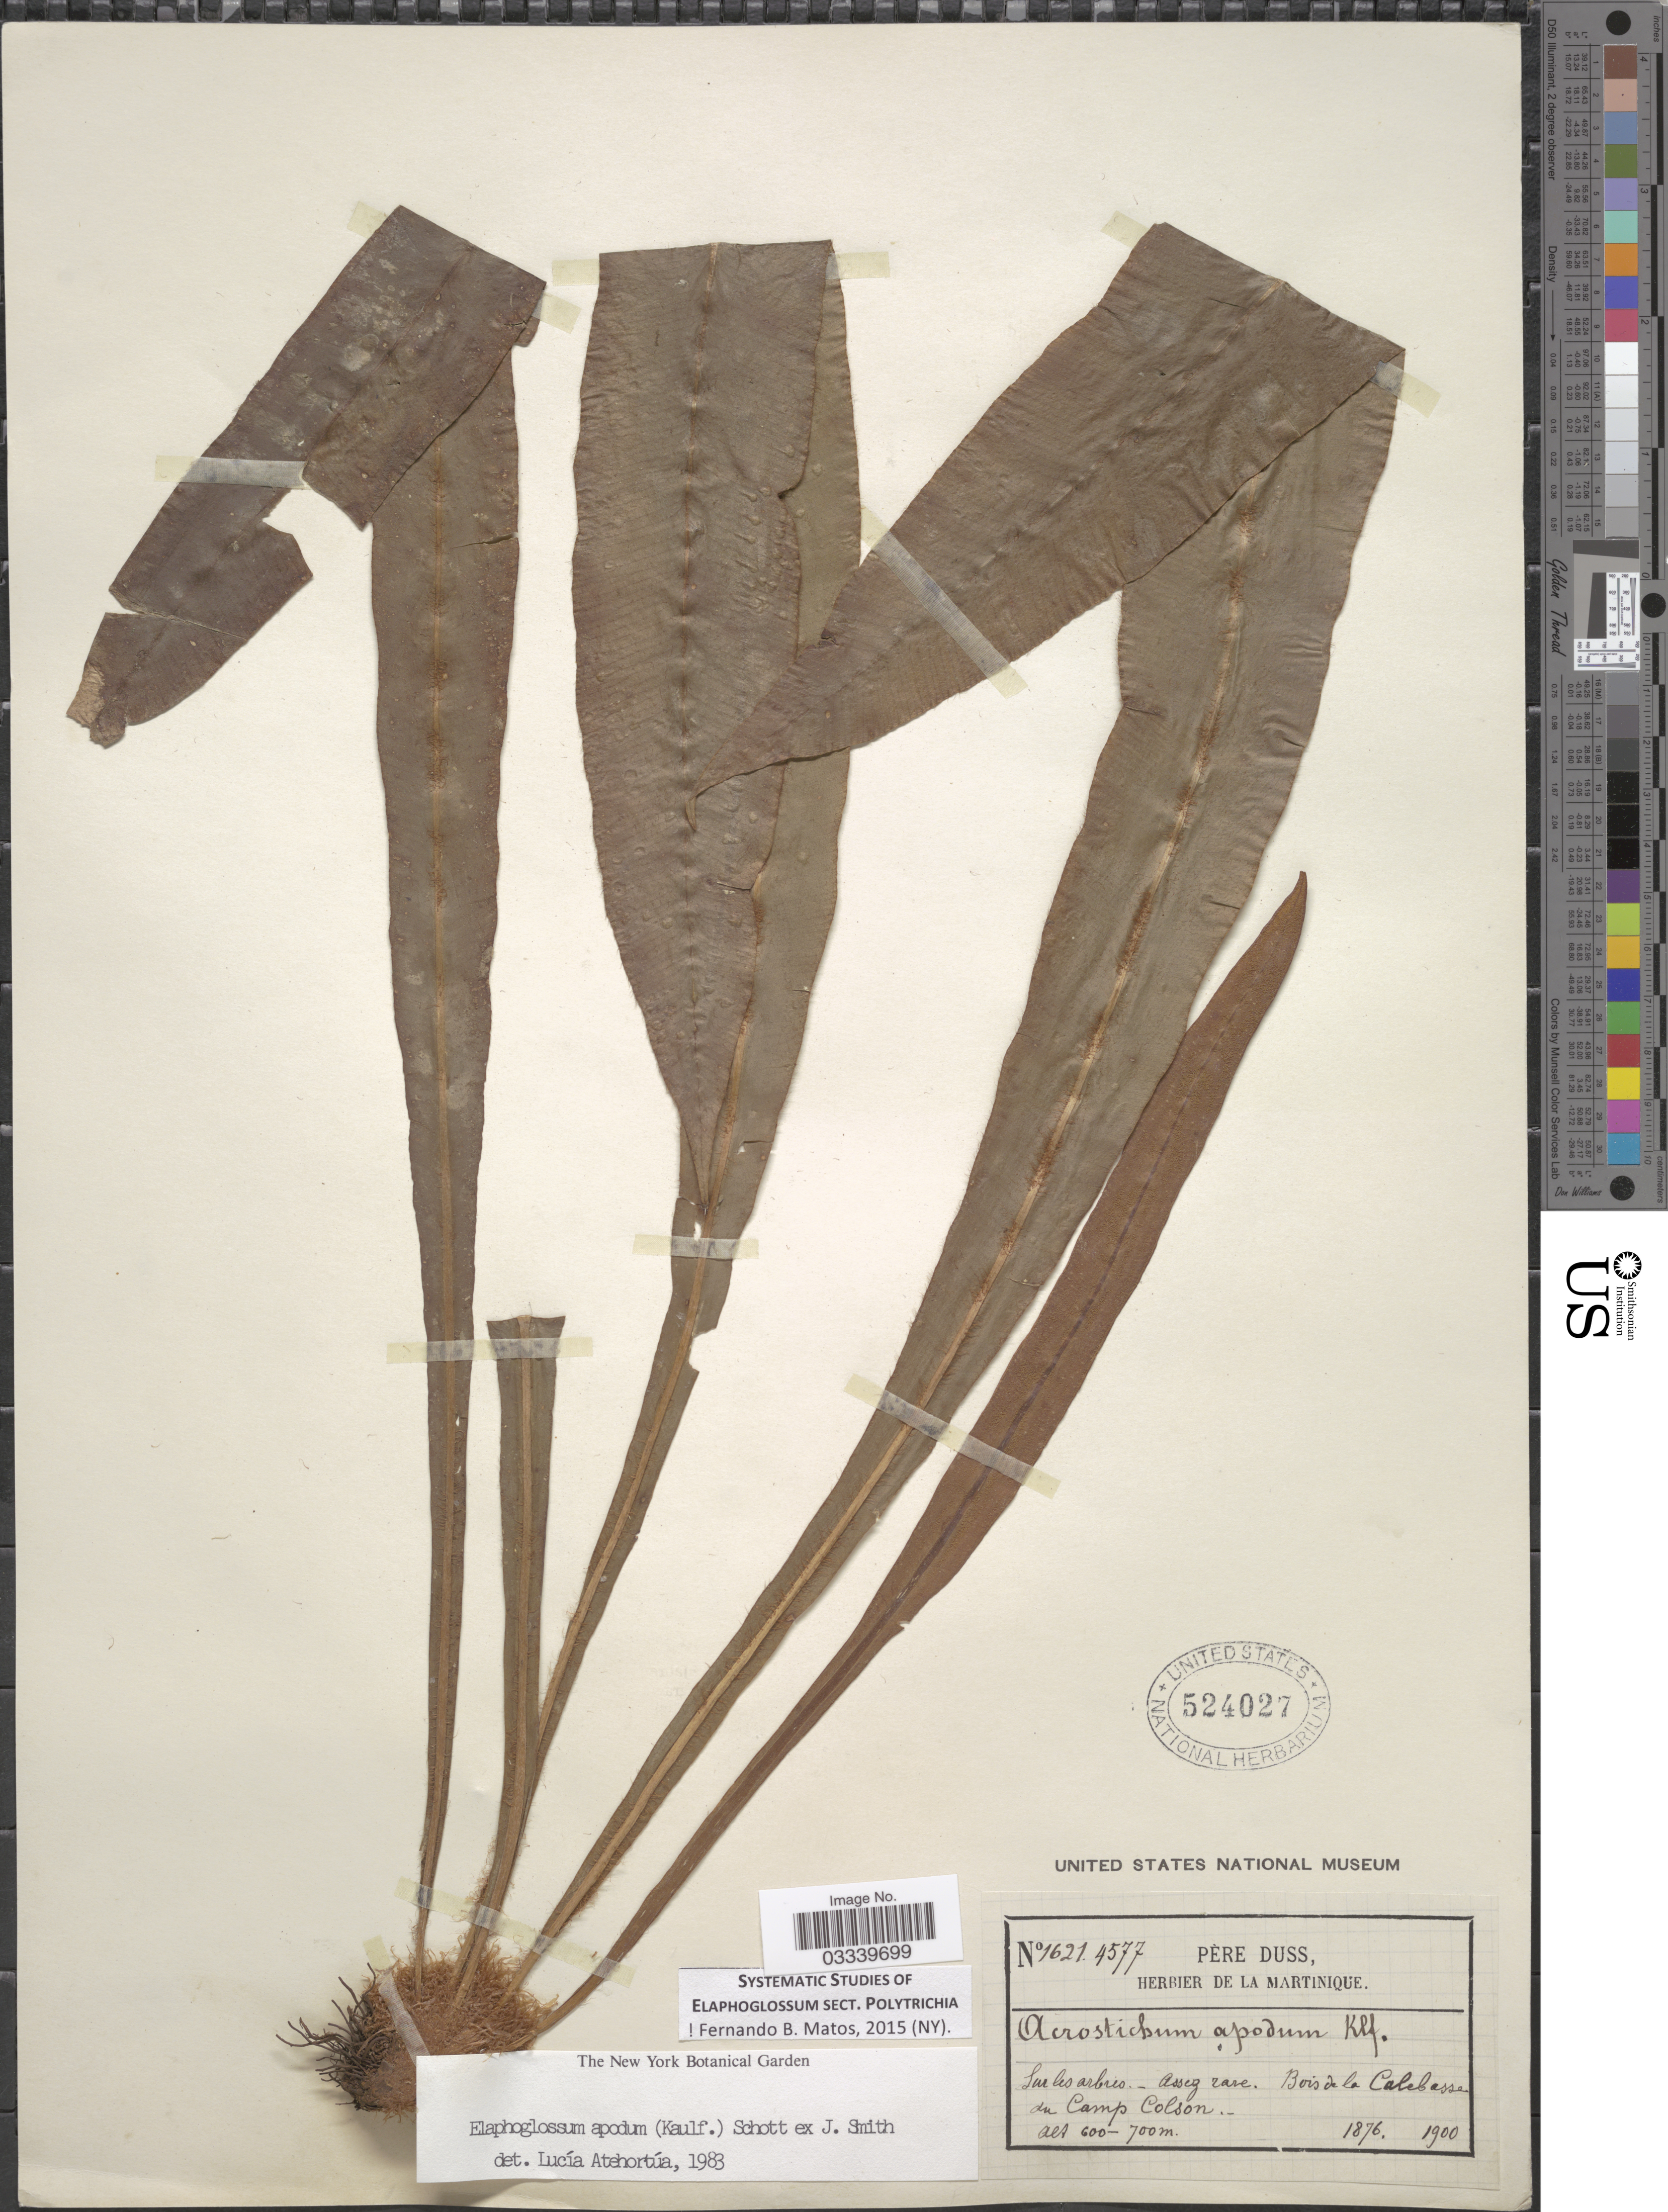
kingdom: Plantae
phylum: Tracheophyta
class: Polypodiopsida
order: Polypodiales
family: Dryopteridaceae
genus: Elaphoglossum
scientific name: Elaphoglossum apodum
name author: (Kaulf.) Schott ex J. Sm.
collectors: Père Duss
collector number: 1621.4577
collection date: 1876/1900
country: Martinique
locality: Bois de la Calebasse. du Camp Colson.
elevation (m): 600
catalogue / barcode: US 524027